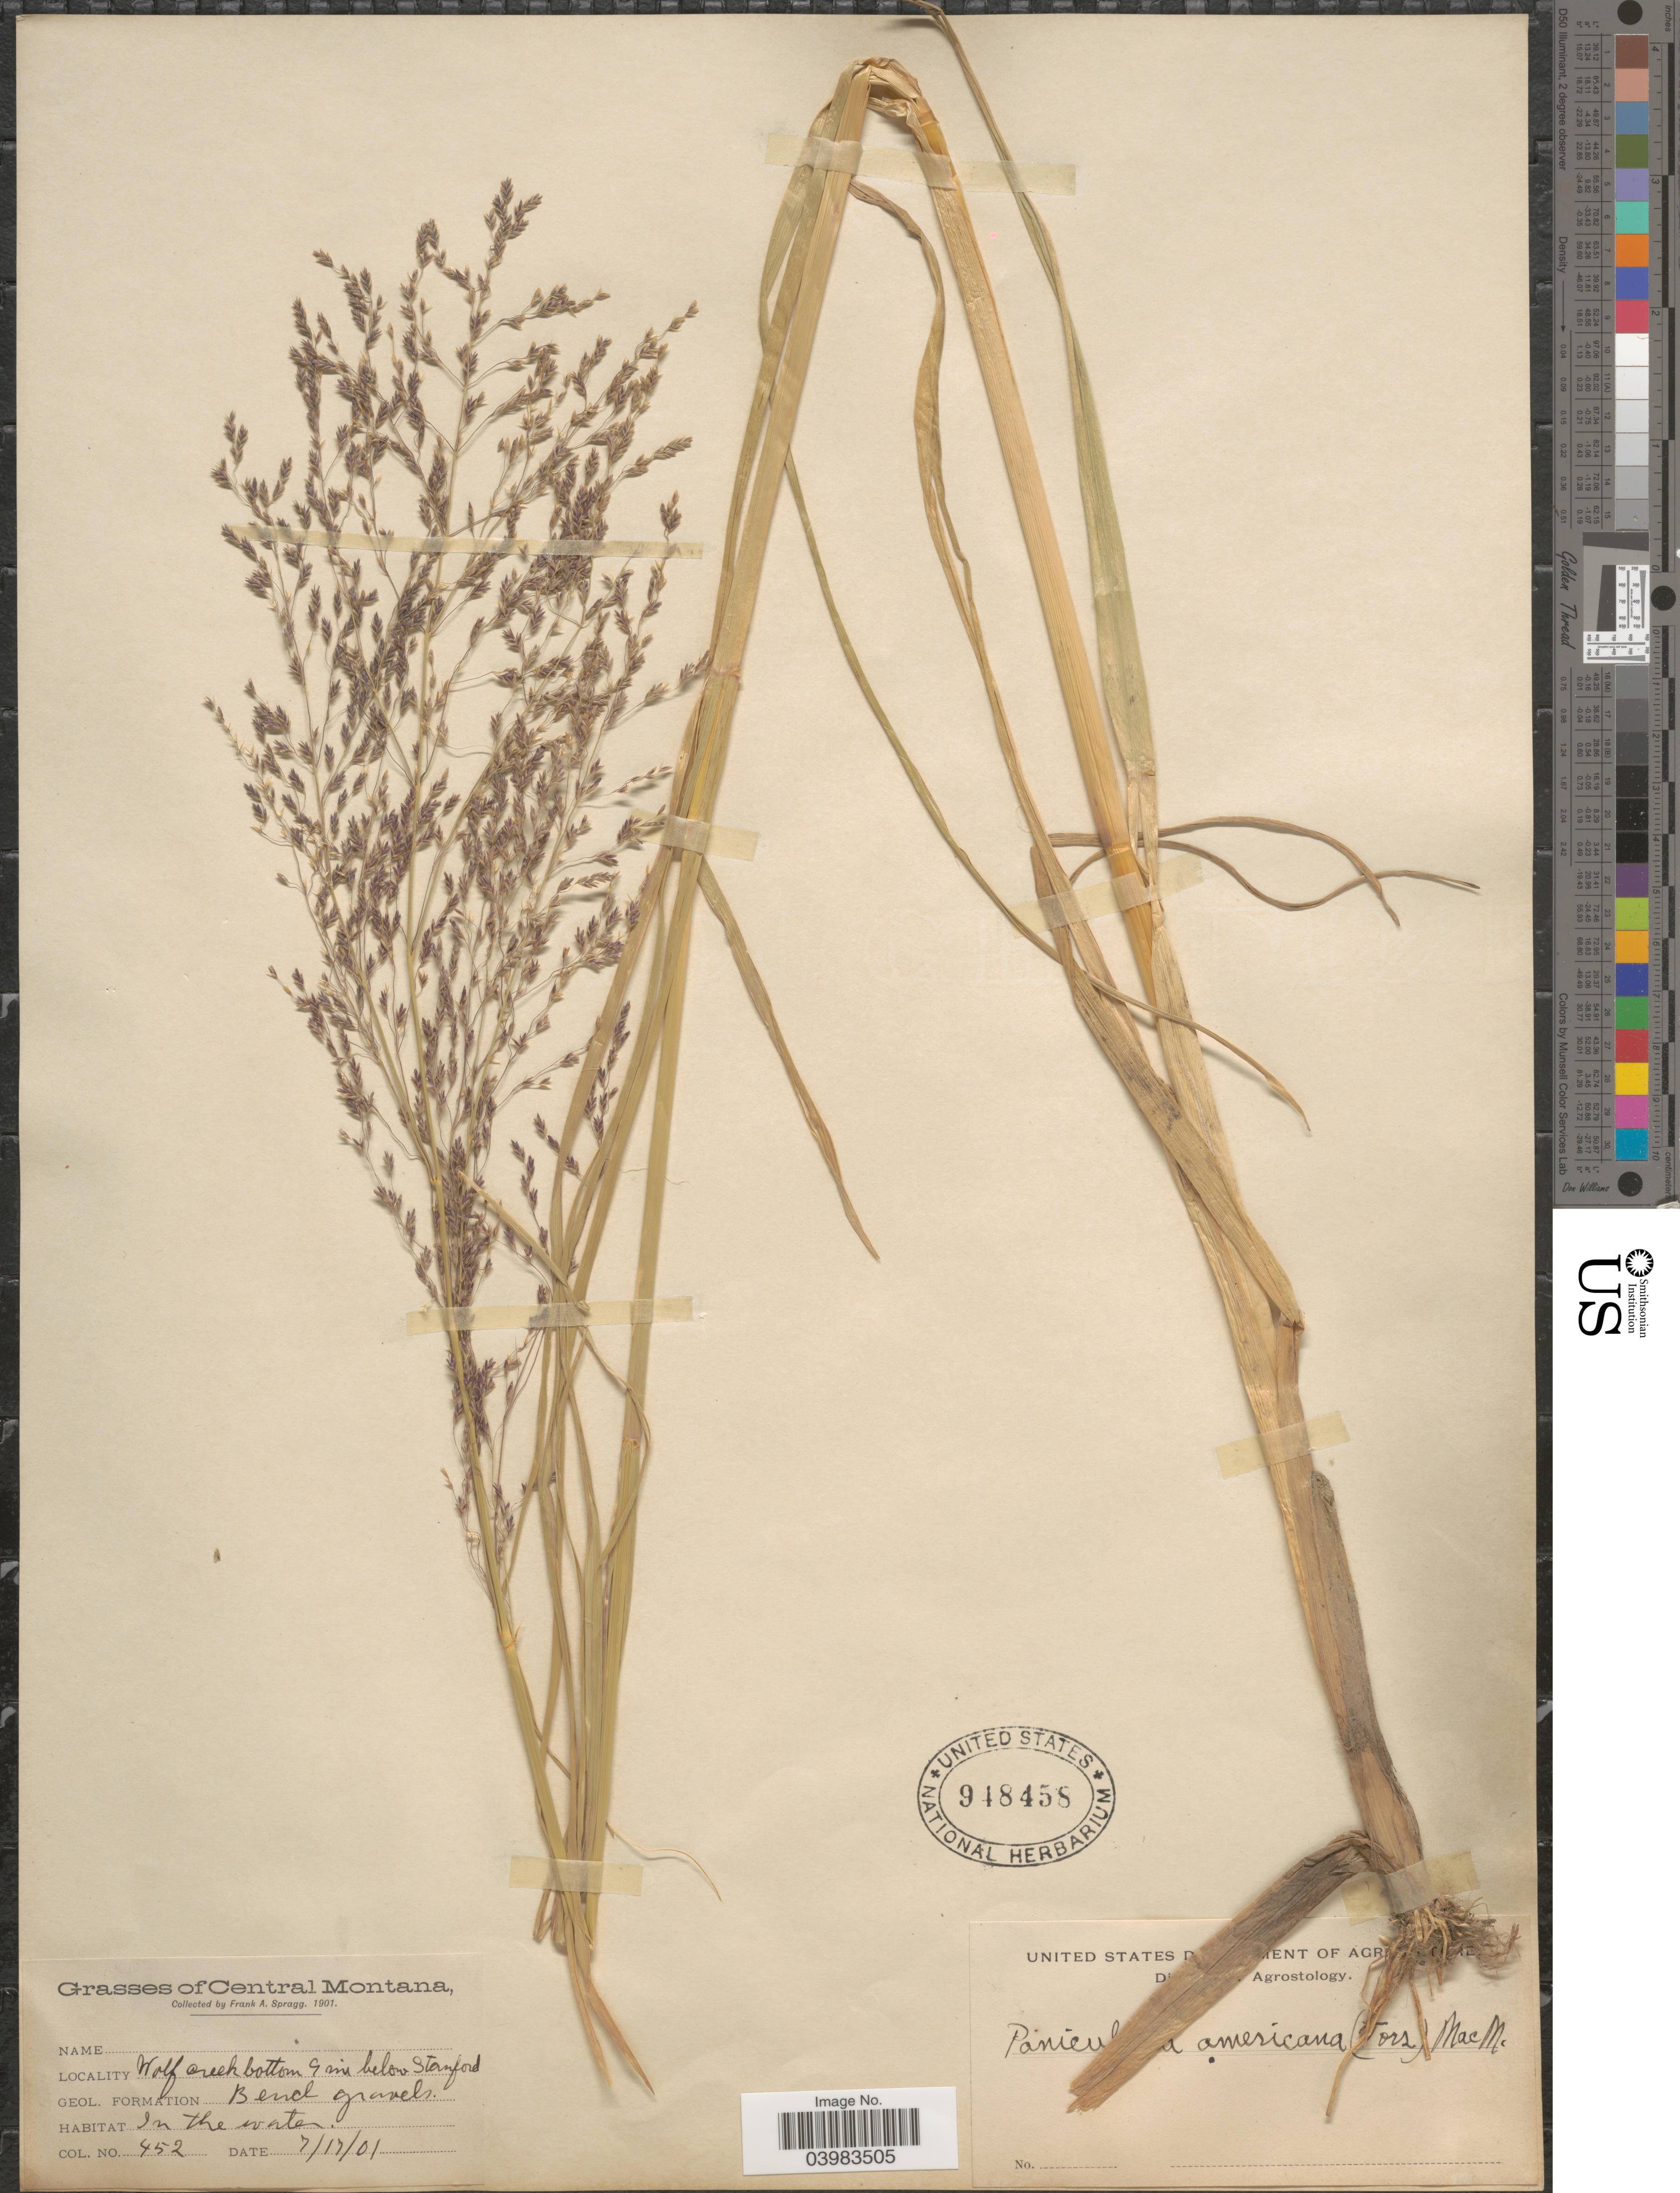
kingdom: Plantae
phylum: Tracheophyta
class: Liliopsida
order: Poales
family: Poaceae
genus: Glyceria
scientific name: Glyceria grandis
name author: S. Watson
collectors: F. Spragg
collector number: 452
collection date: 1901-07-17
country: United States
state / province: Montana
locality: Central Montana. Wolf Creek bottom 9 mi below Stanford. Geol. Formation Bench gravels.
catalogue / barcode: US 948458